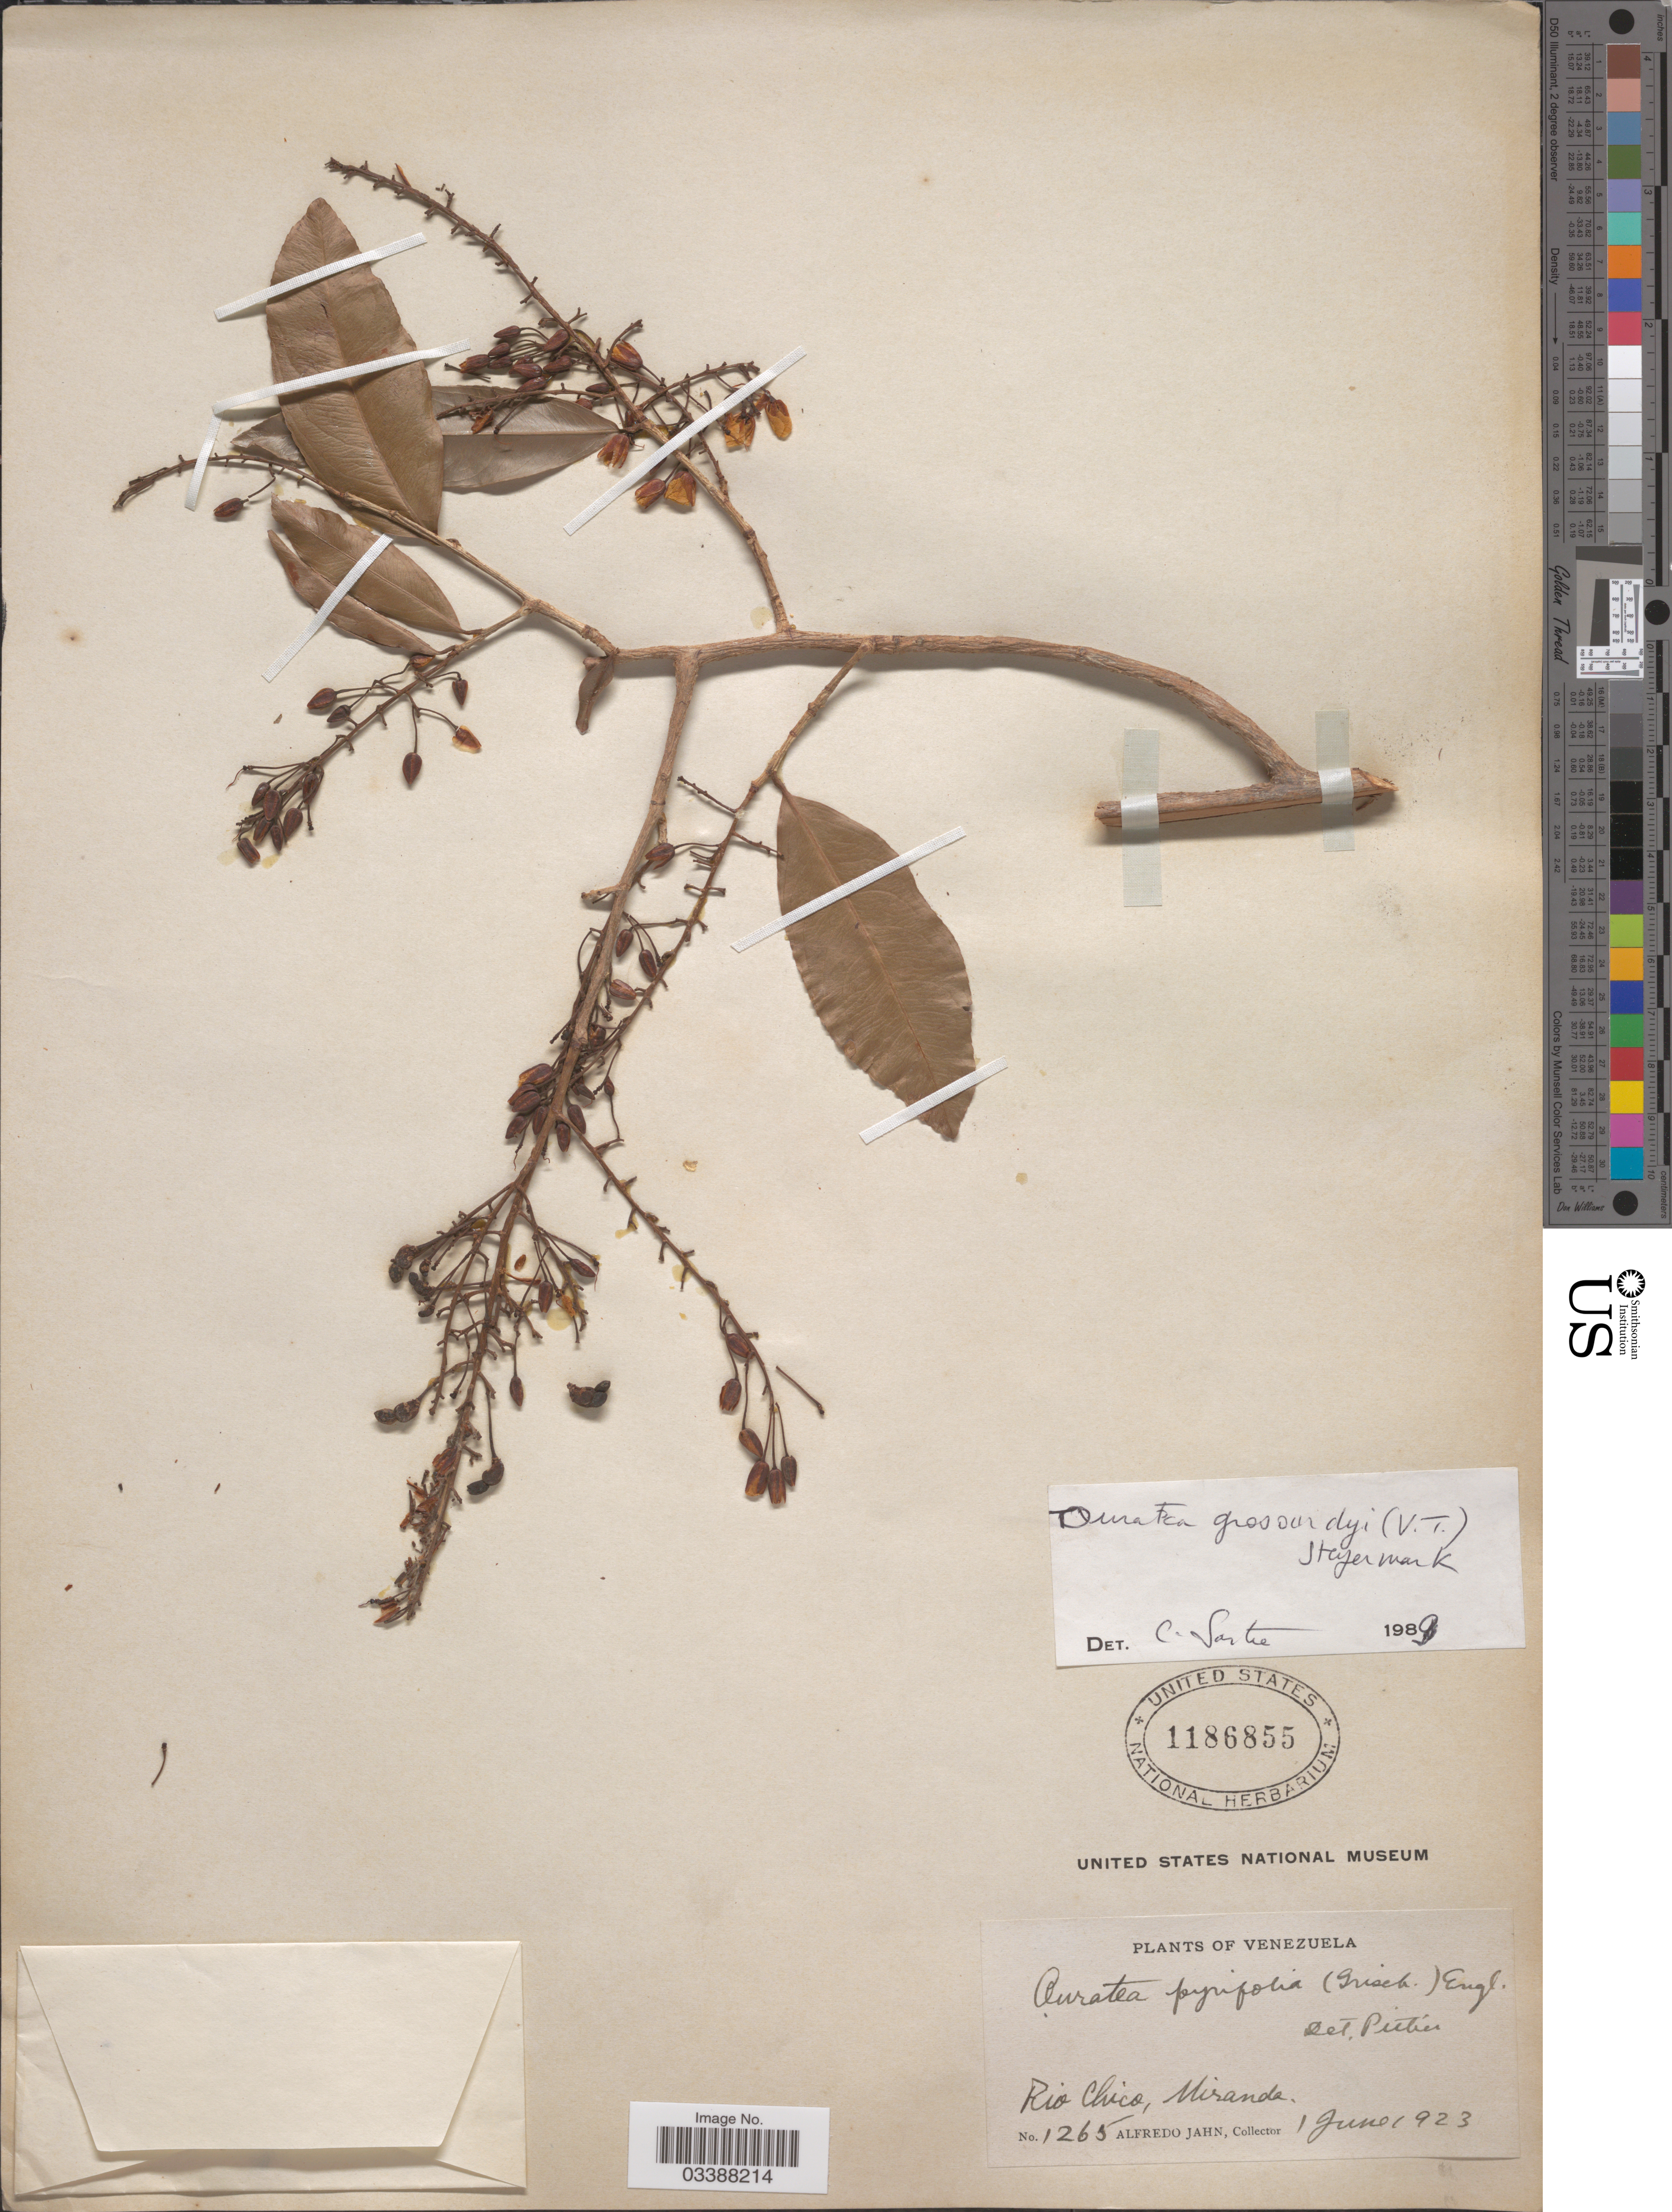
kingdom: Plantae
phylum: Tracheophyta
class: Magnoliopsida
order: Malpighiales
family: Ochnaceae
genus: Ouratea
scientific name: Ouratea grosourdyi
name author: (Tiegh.) Steyerm.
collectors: A. Jahn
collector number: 1265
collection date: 1923-06-01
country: Venezuela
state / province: Miranda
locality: Rio Chico.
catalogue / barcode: US 1186855